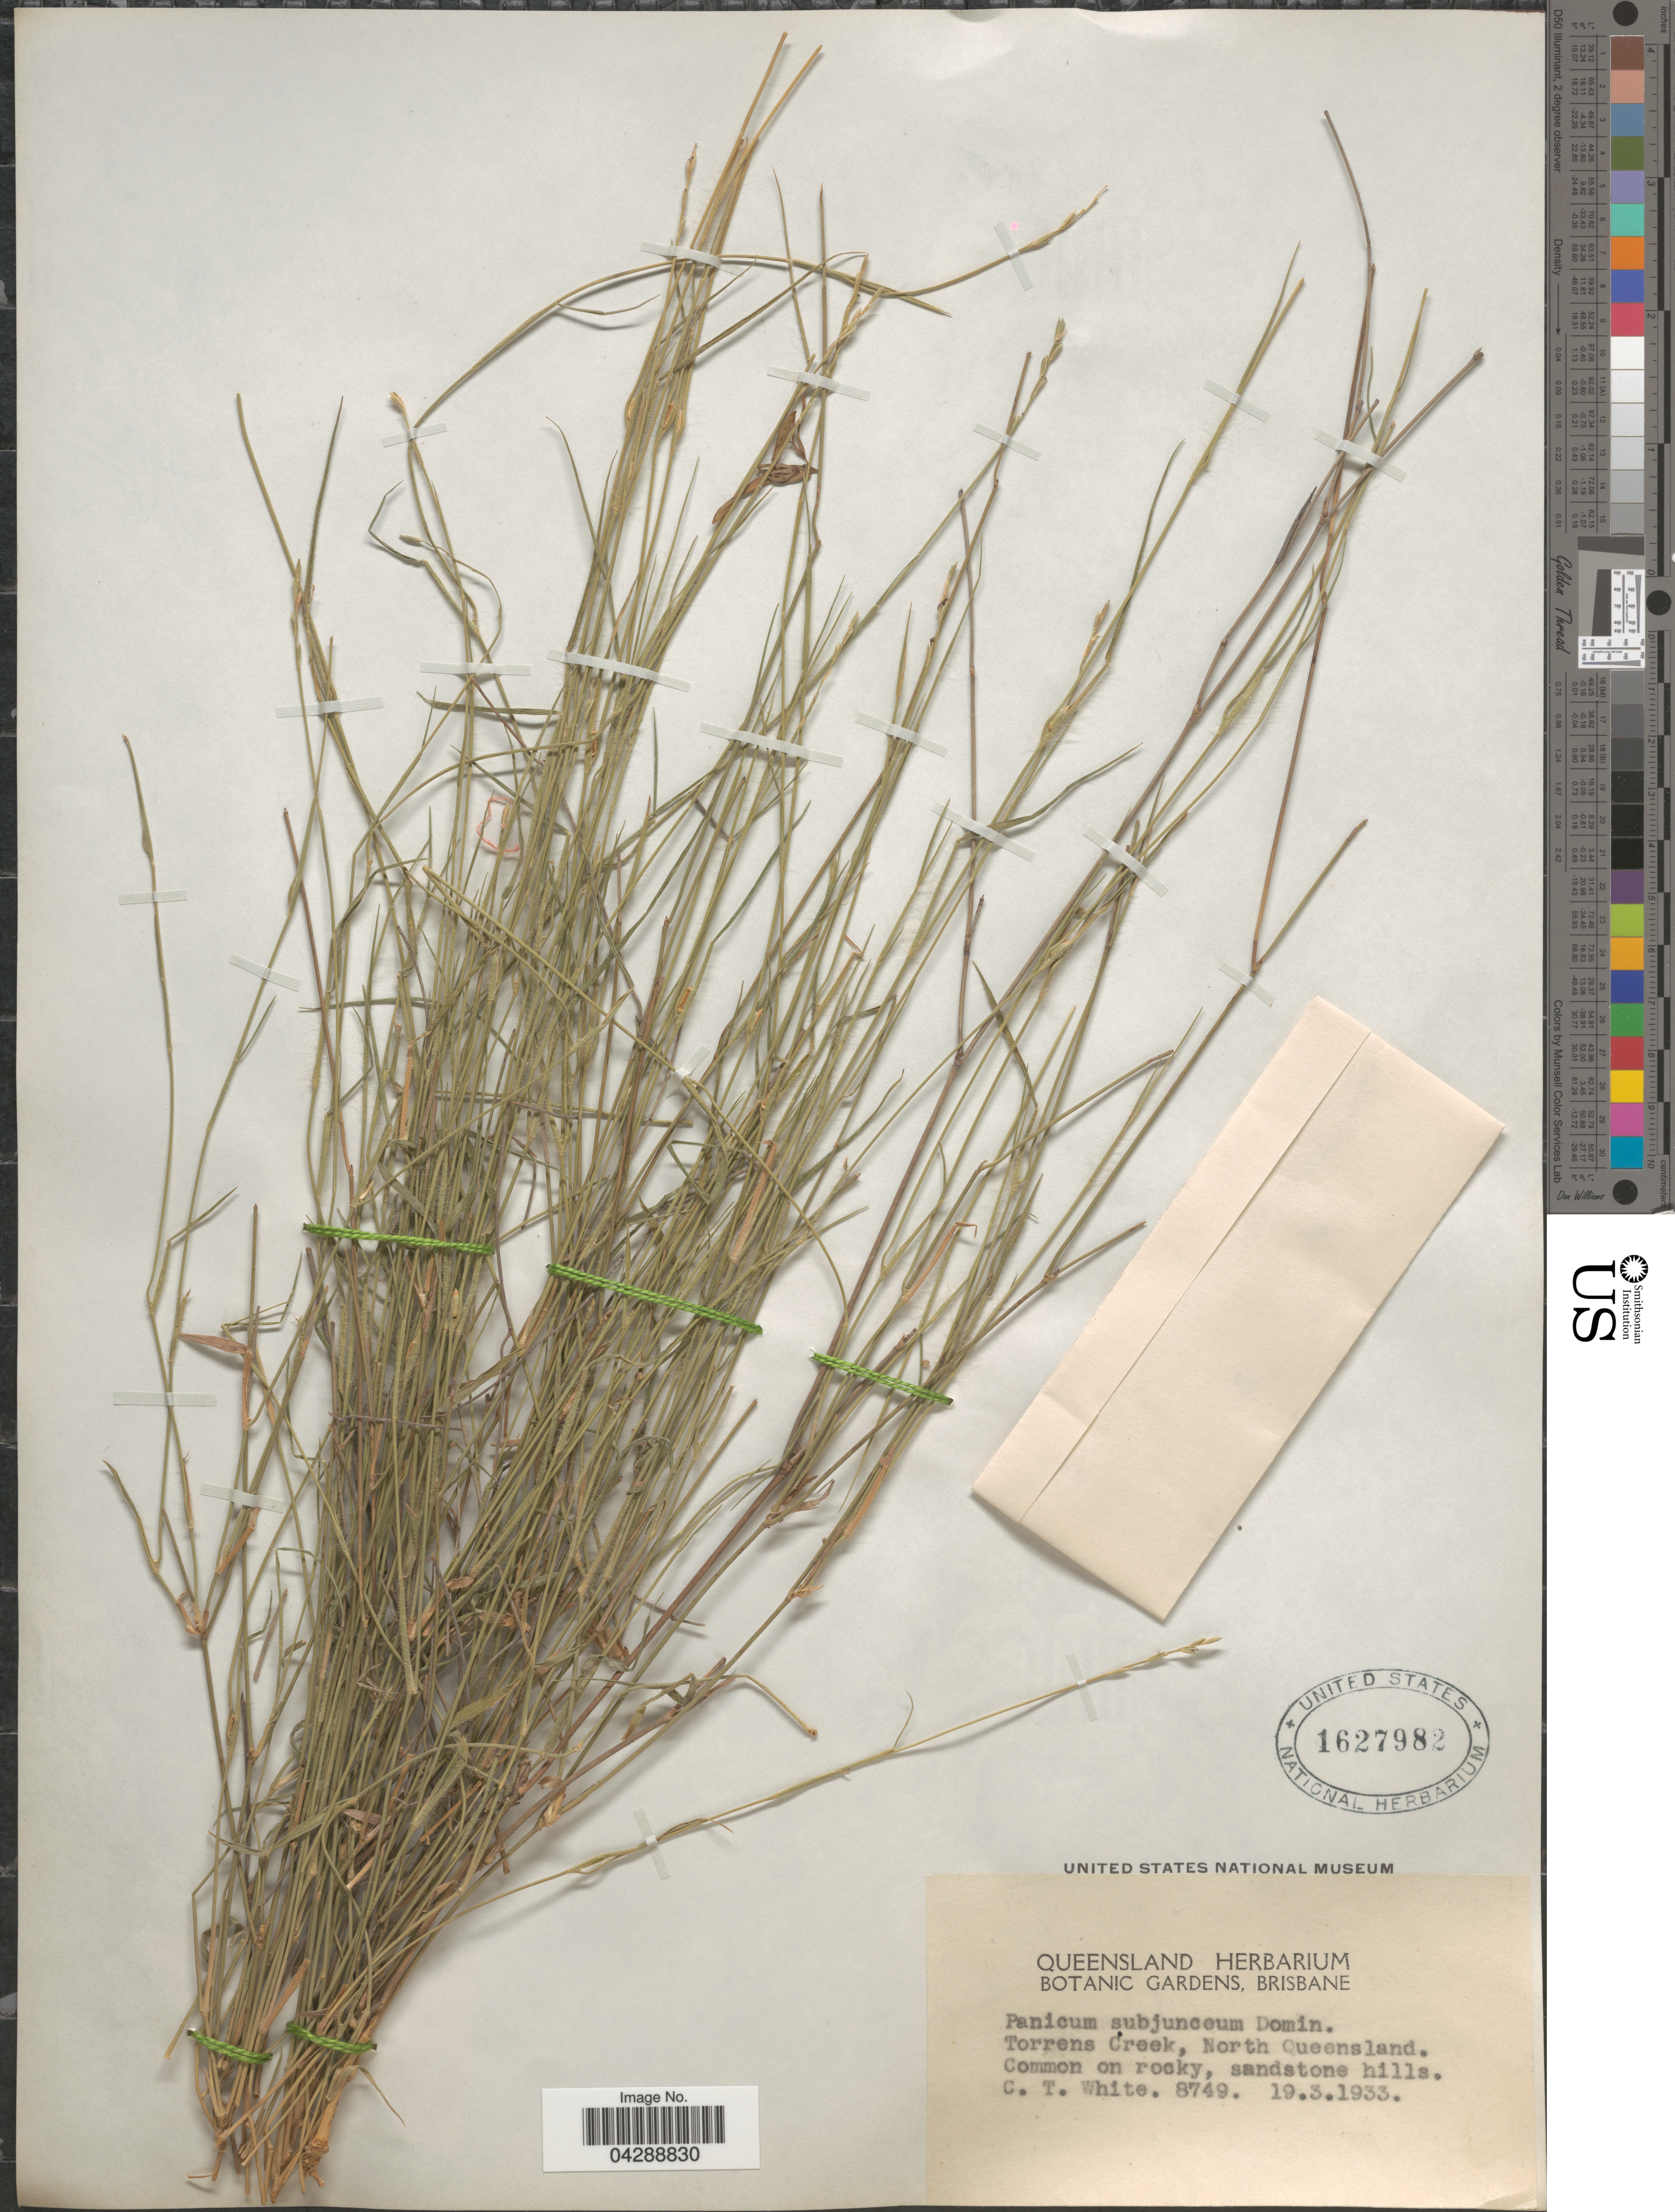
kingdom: Plantae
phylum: Tracheophyta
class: Liliopsida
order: Poales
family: Poaceae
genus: Cleistochloa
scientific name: Cleistochloa subjuncea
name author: C. E. Hubb.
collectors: C. T. White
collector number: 8749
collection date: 1933-03-19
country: Australia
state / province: Queensland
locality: Torrens Creek, North Queensland. Common on rocky, sandstone hills.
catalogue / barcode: US 1627982